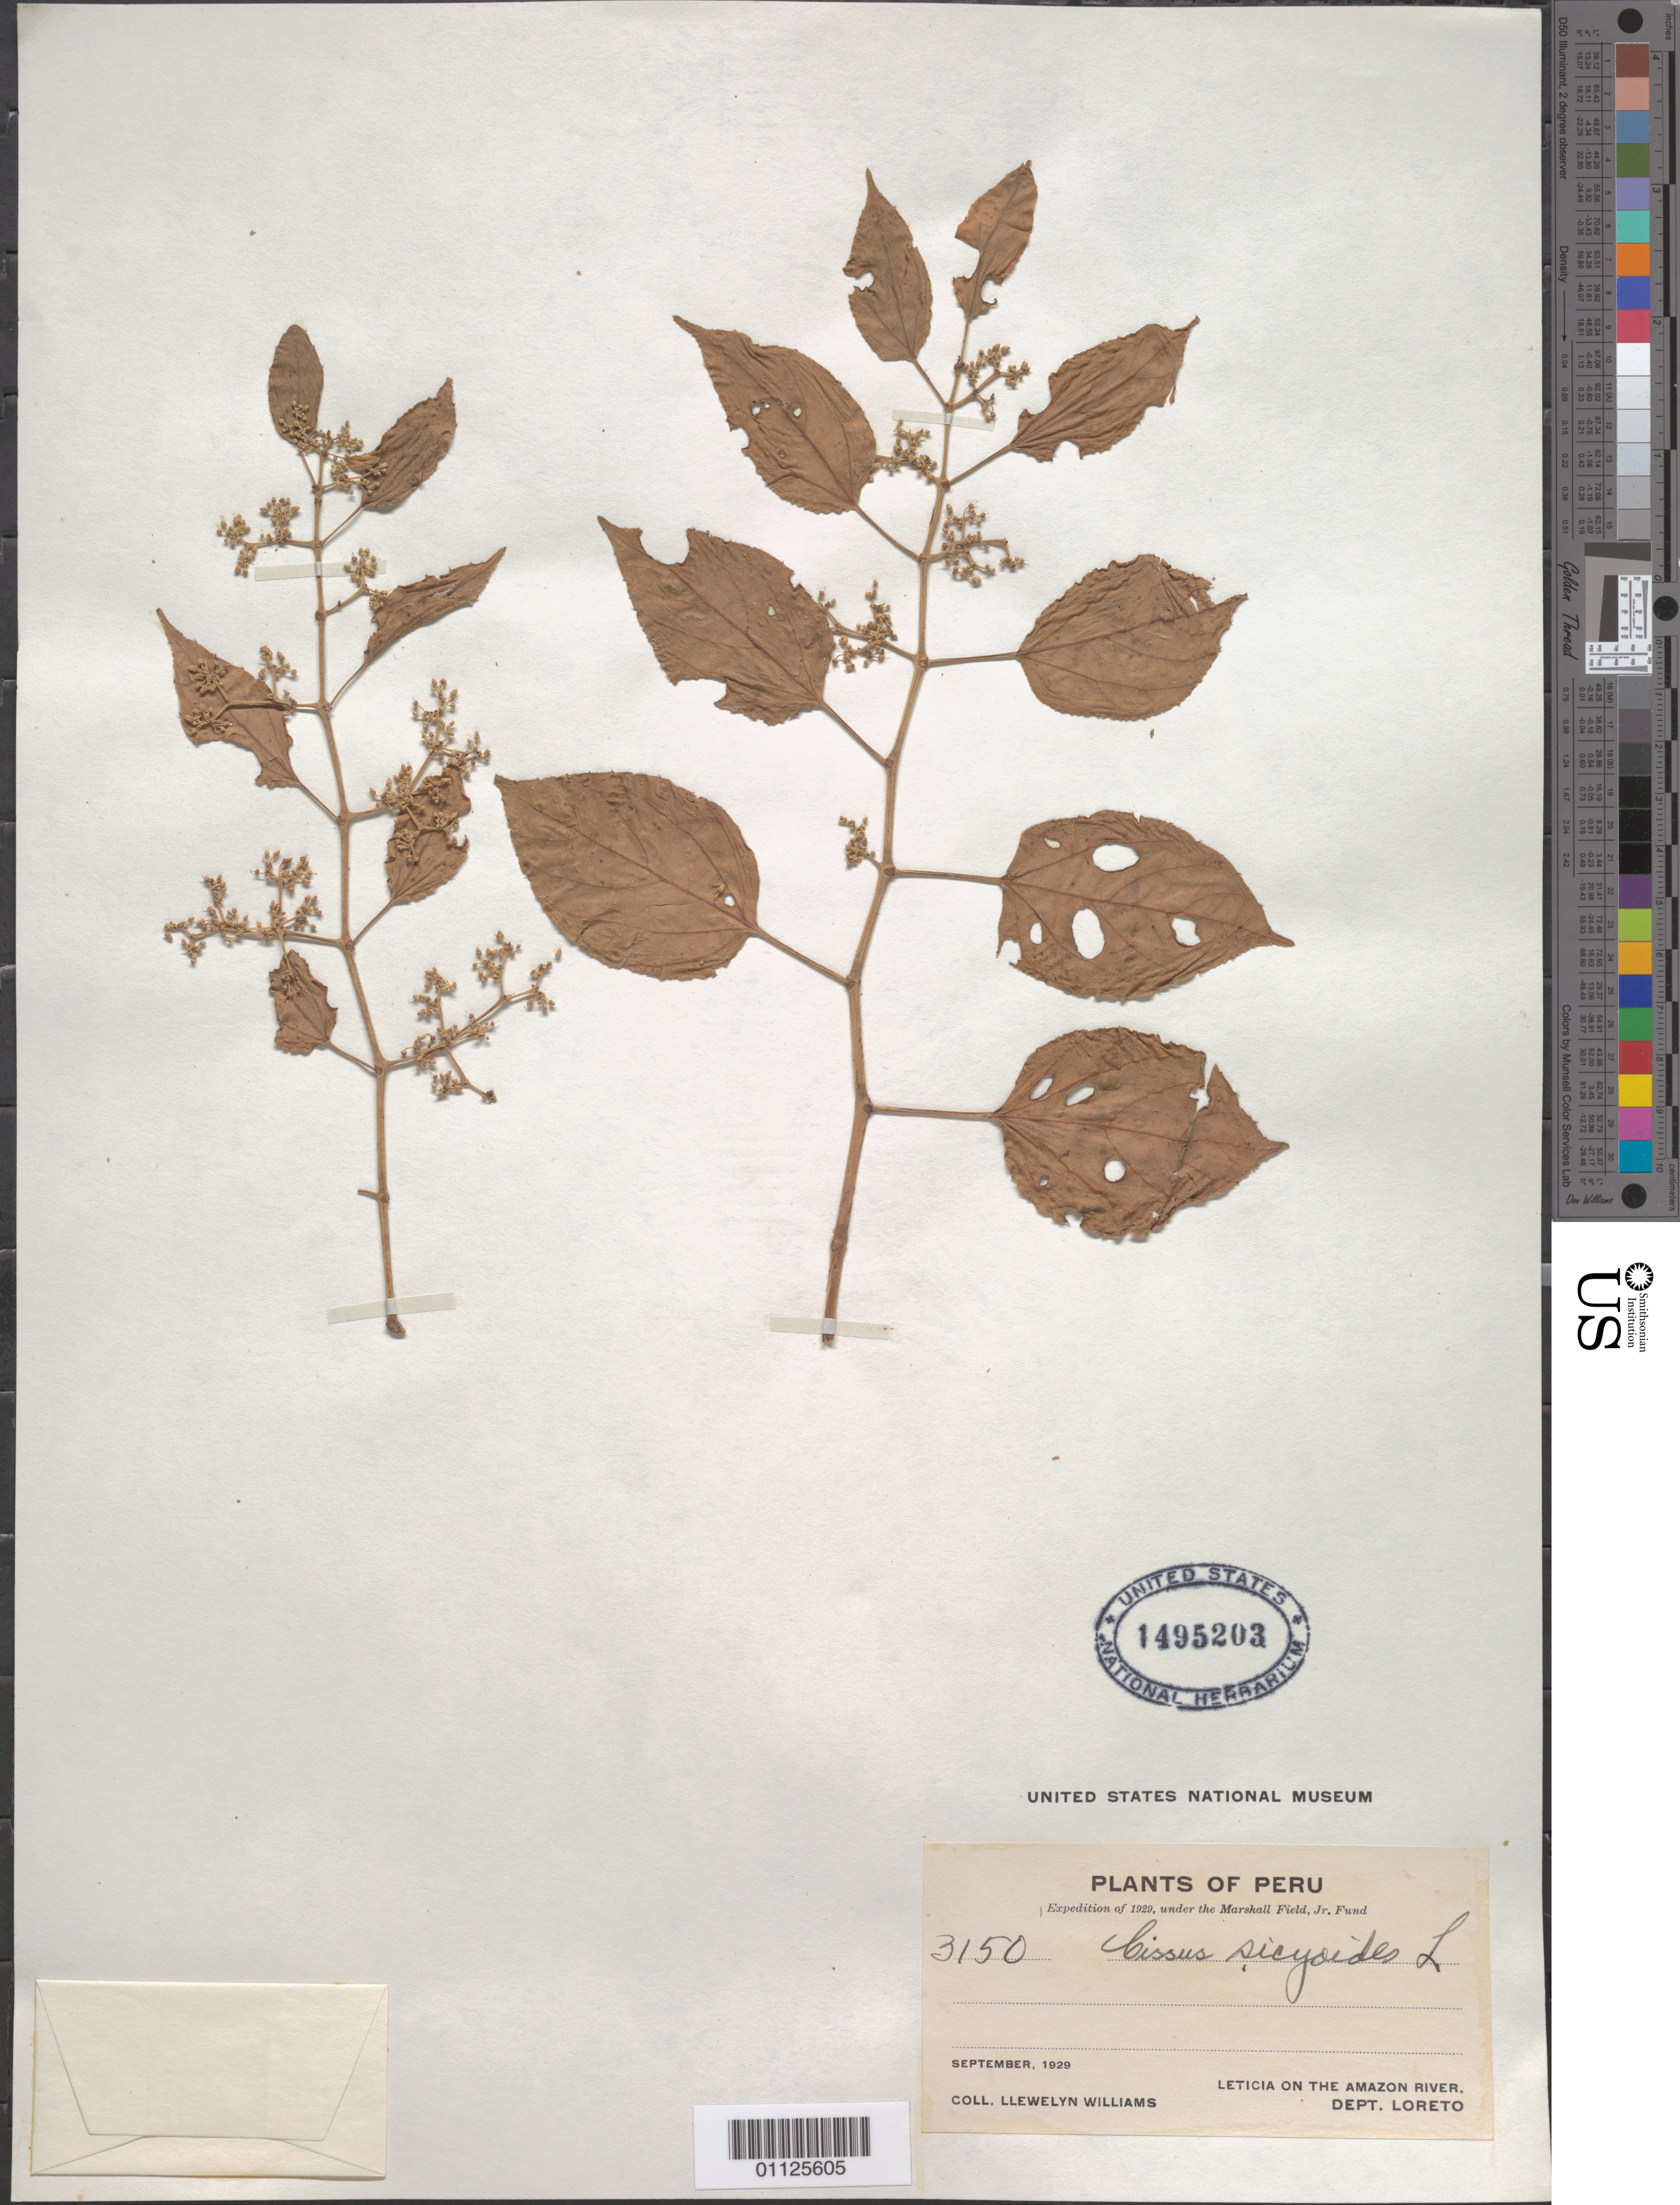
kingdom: Plantae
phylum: Tracheophyta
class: Magnoliopsida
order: Vitales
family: Vitaceae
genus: Cissus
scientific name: Cissus verticillata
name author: (L.) Nicolson & C.E. Jarvis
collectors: L. Williams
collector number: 3150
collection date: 1929-09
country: Peru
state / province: Loreto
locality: Leticia on the Amazon River.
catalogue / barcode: US 1495203